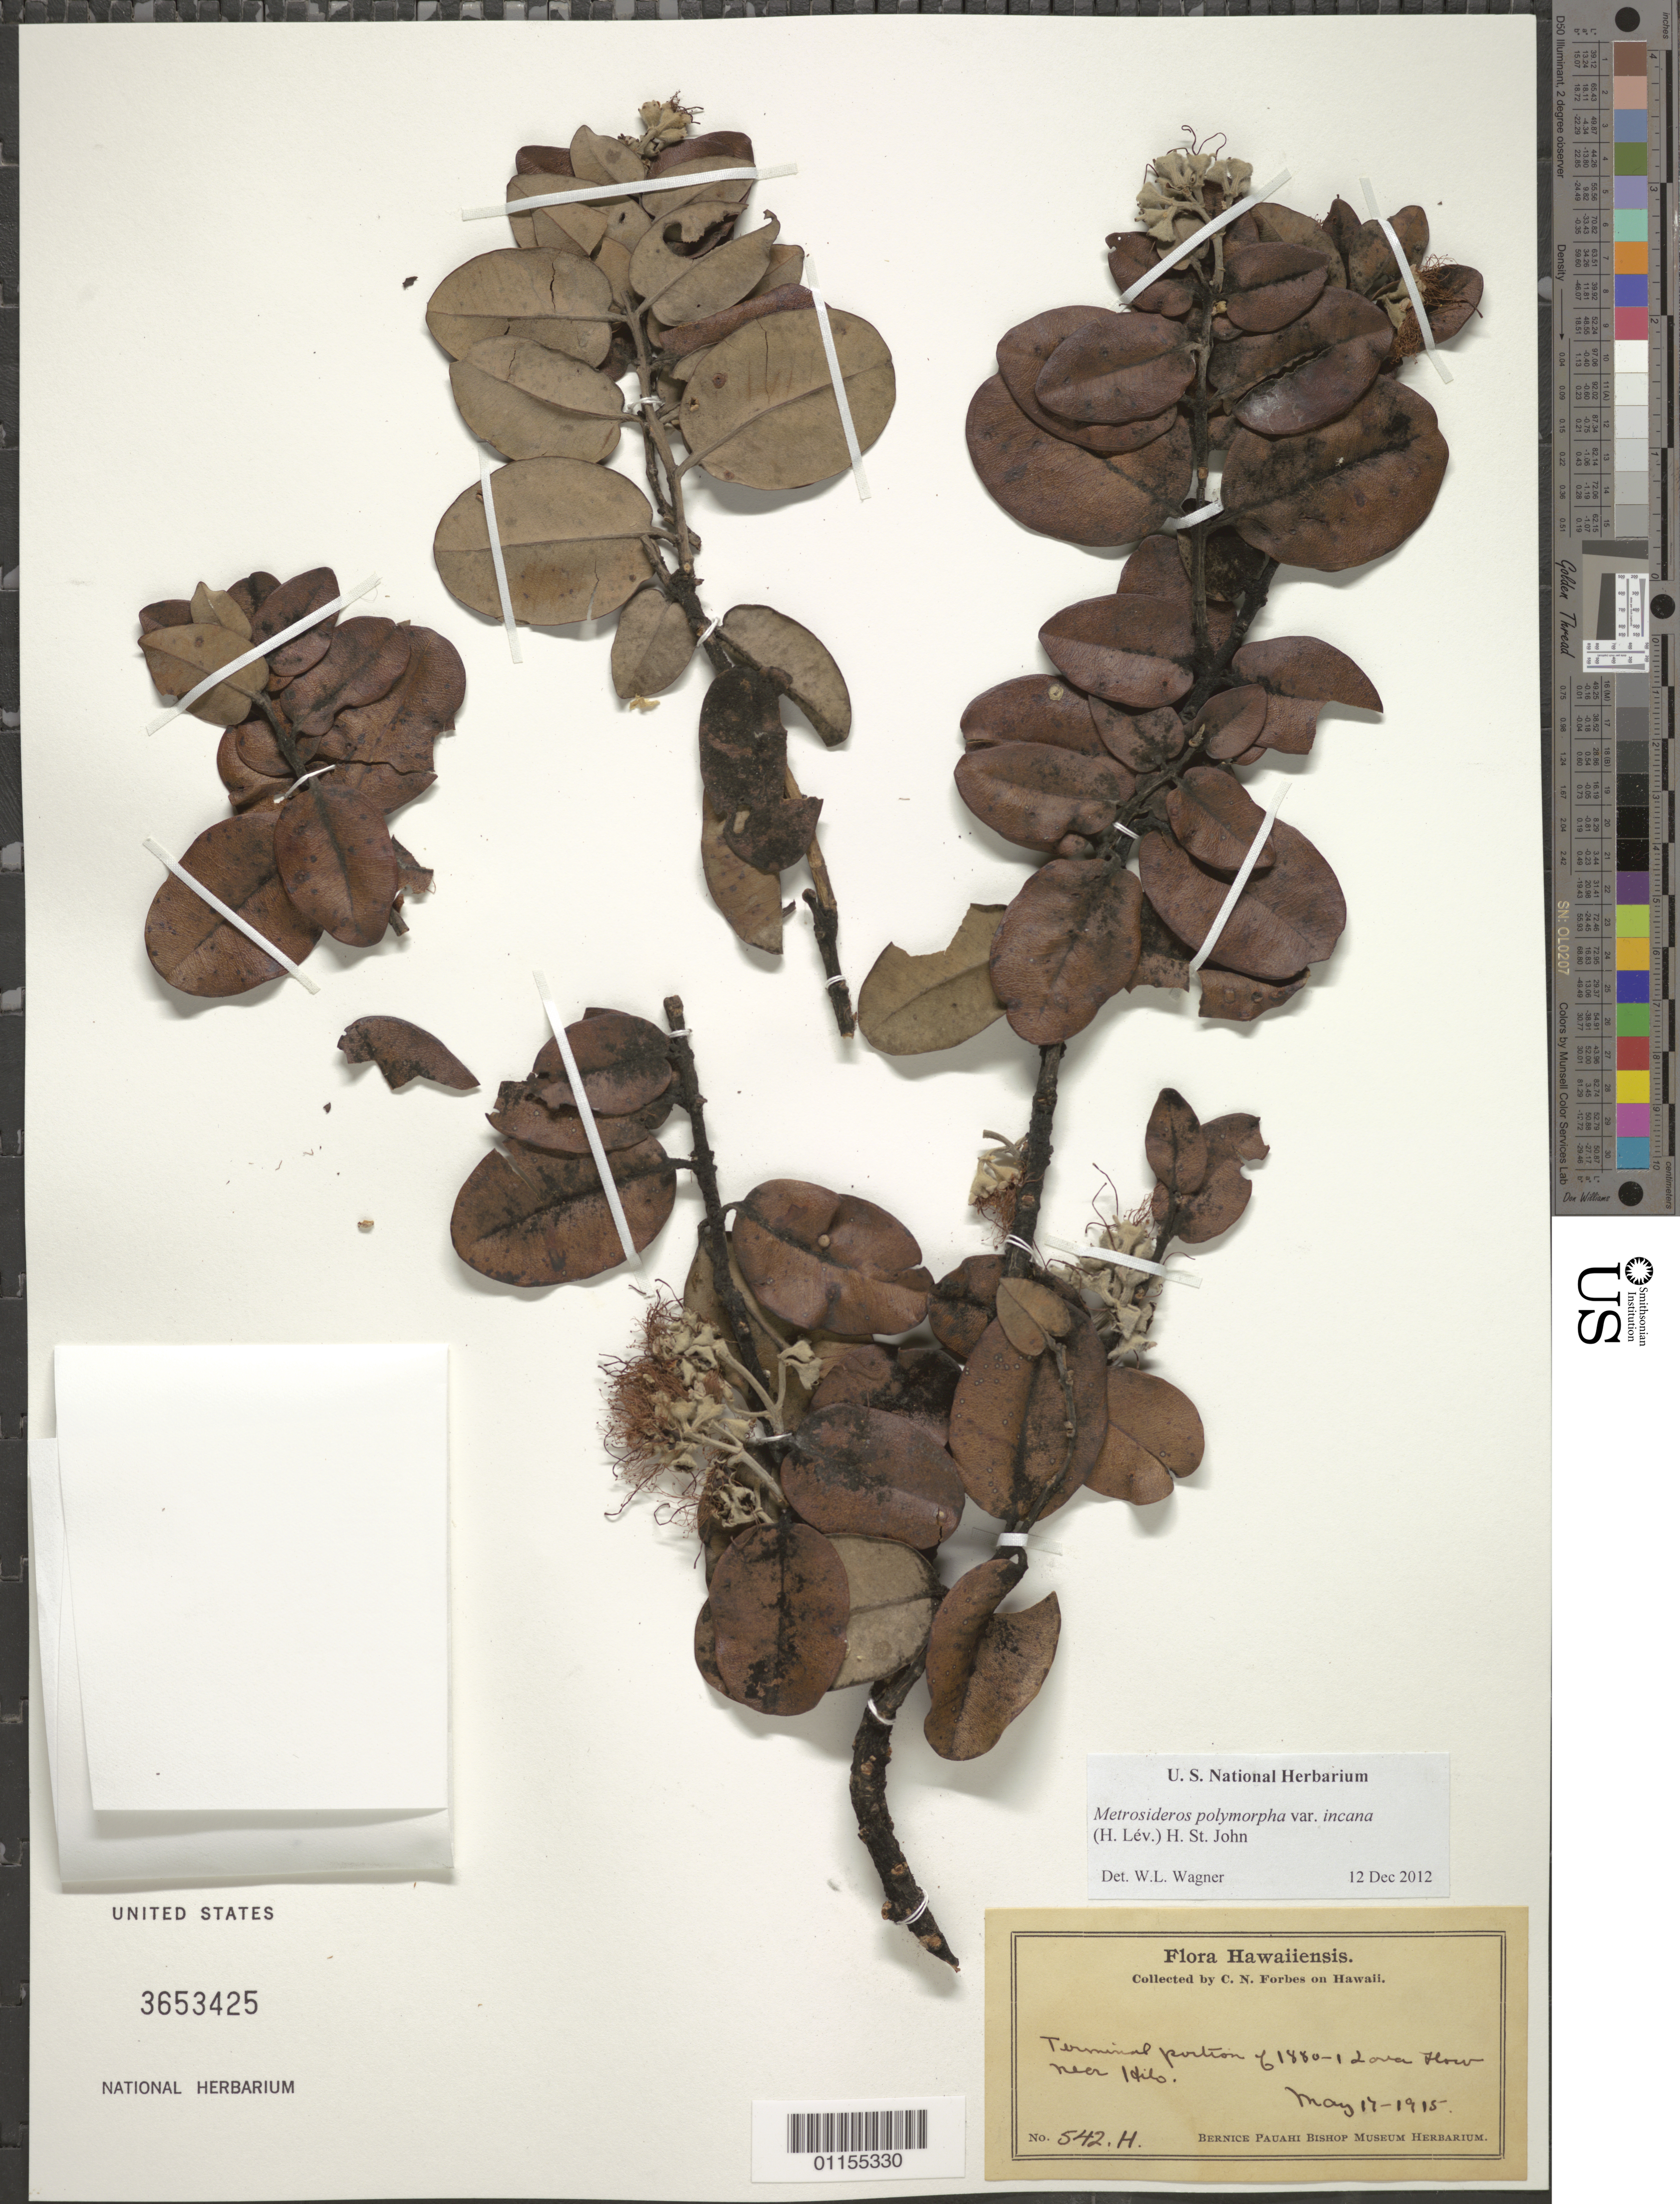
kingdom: Plantae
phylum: Tracheophyta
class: Magnoliopsida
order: Myrtales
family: Myrtaceae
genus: Metrosideros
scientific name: Metrosideros polymorpha var. incana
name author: H. St. John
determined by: Wagner, W. L., (BOT), Smithsonian Institution - National Museum of Natural History (UNITED STATES)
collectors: C. N. Forbes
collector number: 542.H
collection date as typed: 17 May 1915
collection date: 1915-05-17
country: United States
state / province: Hawaii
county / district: Hawaii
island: Hawaii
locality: Terminal portion of 1880-1 Lava Flow near Hilo.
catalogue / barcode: US 3653425